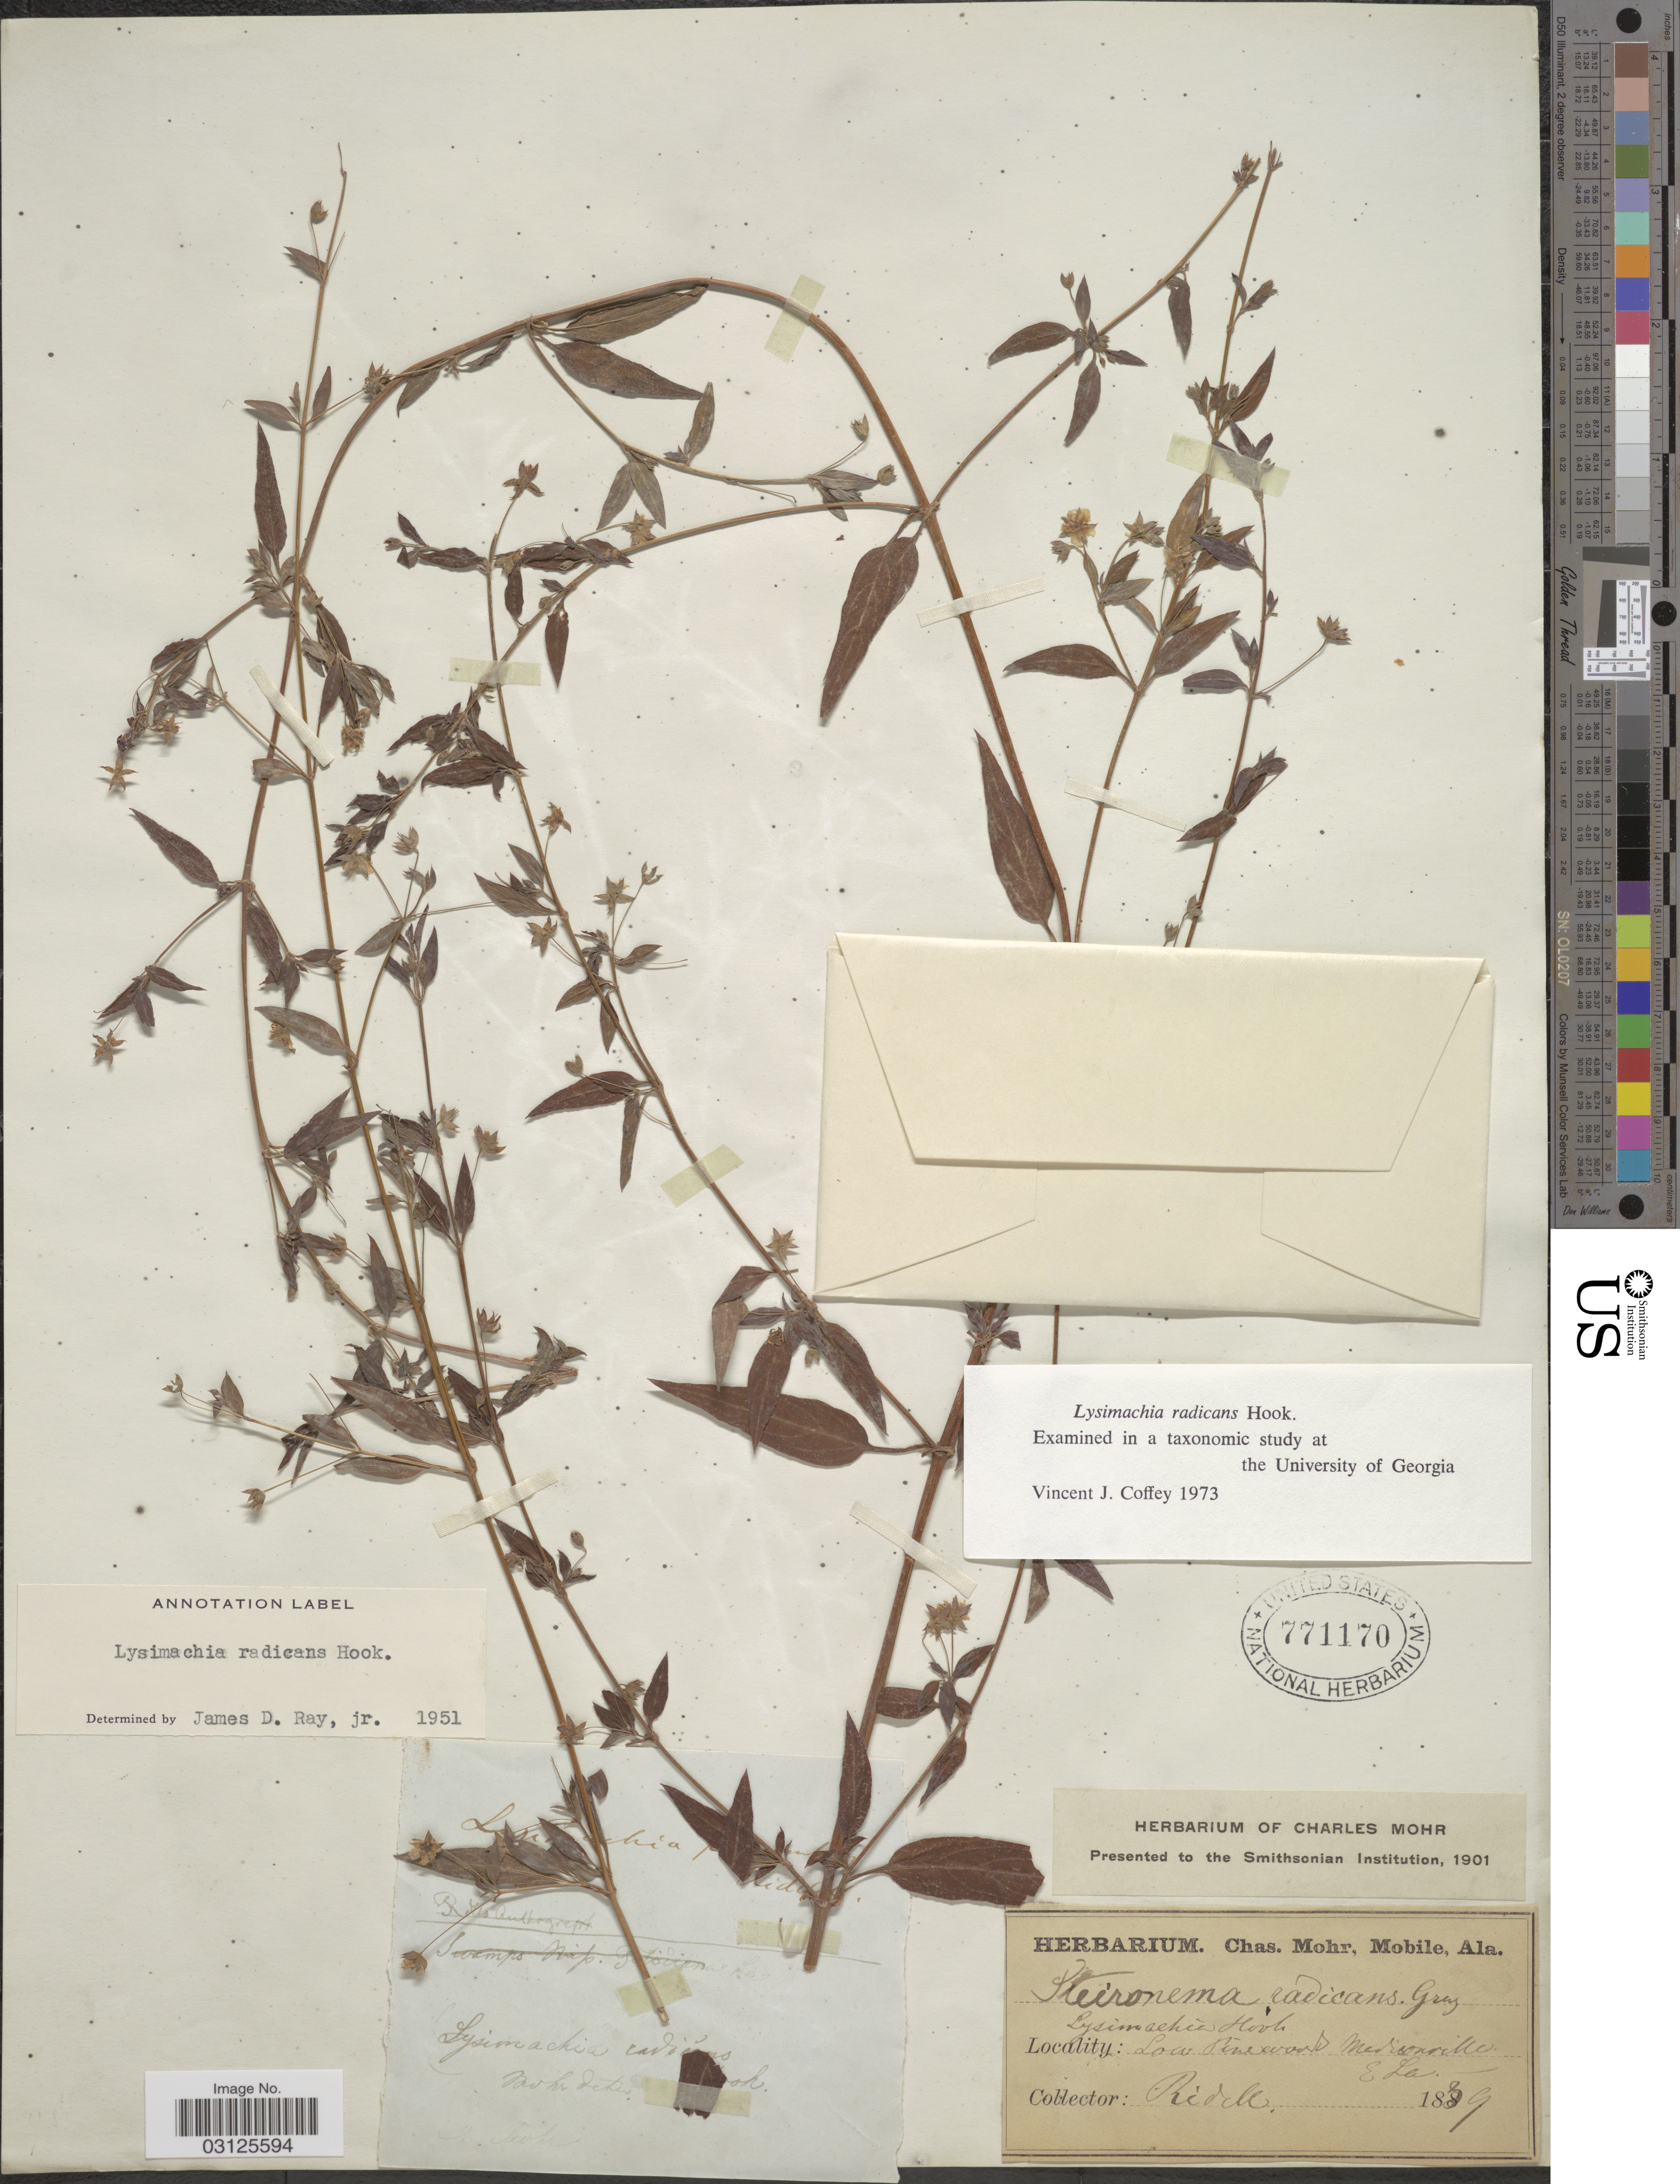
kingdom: Plantae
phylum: Tracheophyta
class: Magnoliopsida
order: Ericales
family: Primulaceae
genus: Lysimachia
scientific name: Lysimachia radicans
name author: Hook.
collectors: -. Ridele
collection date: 1839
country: United States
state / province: Louisiana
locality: Low pine woods Madisonville.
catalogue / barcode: US 771170